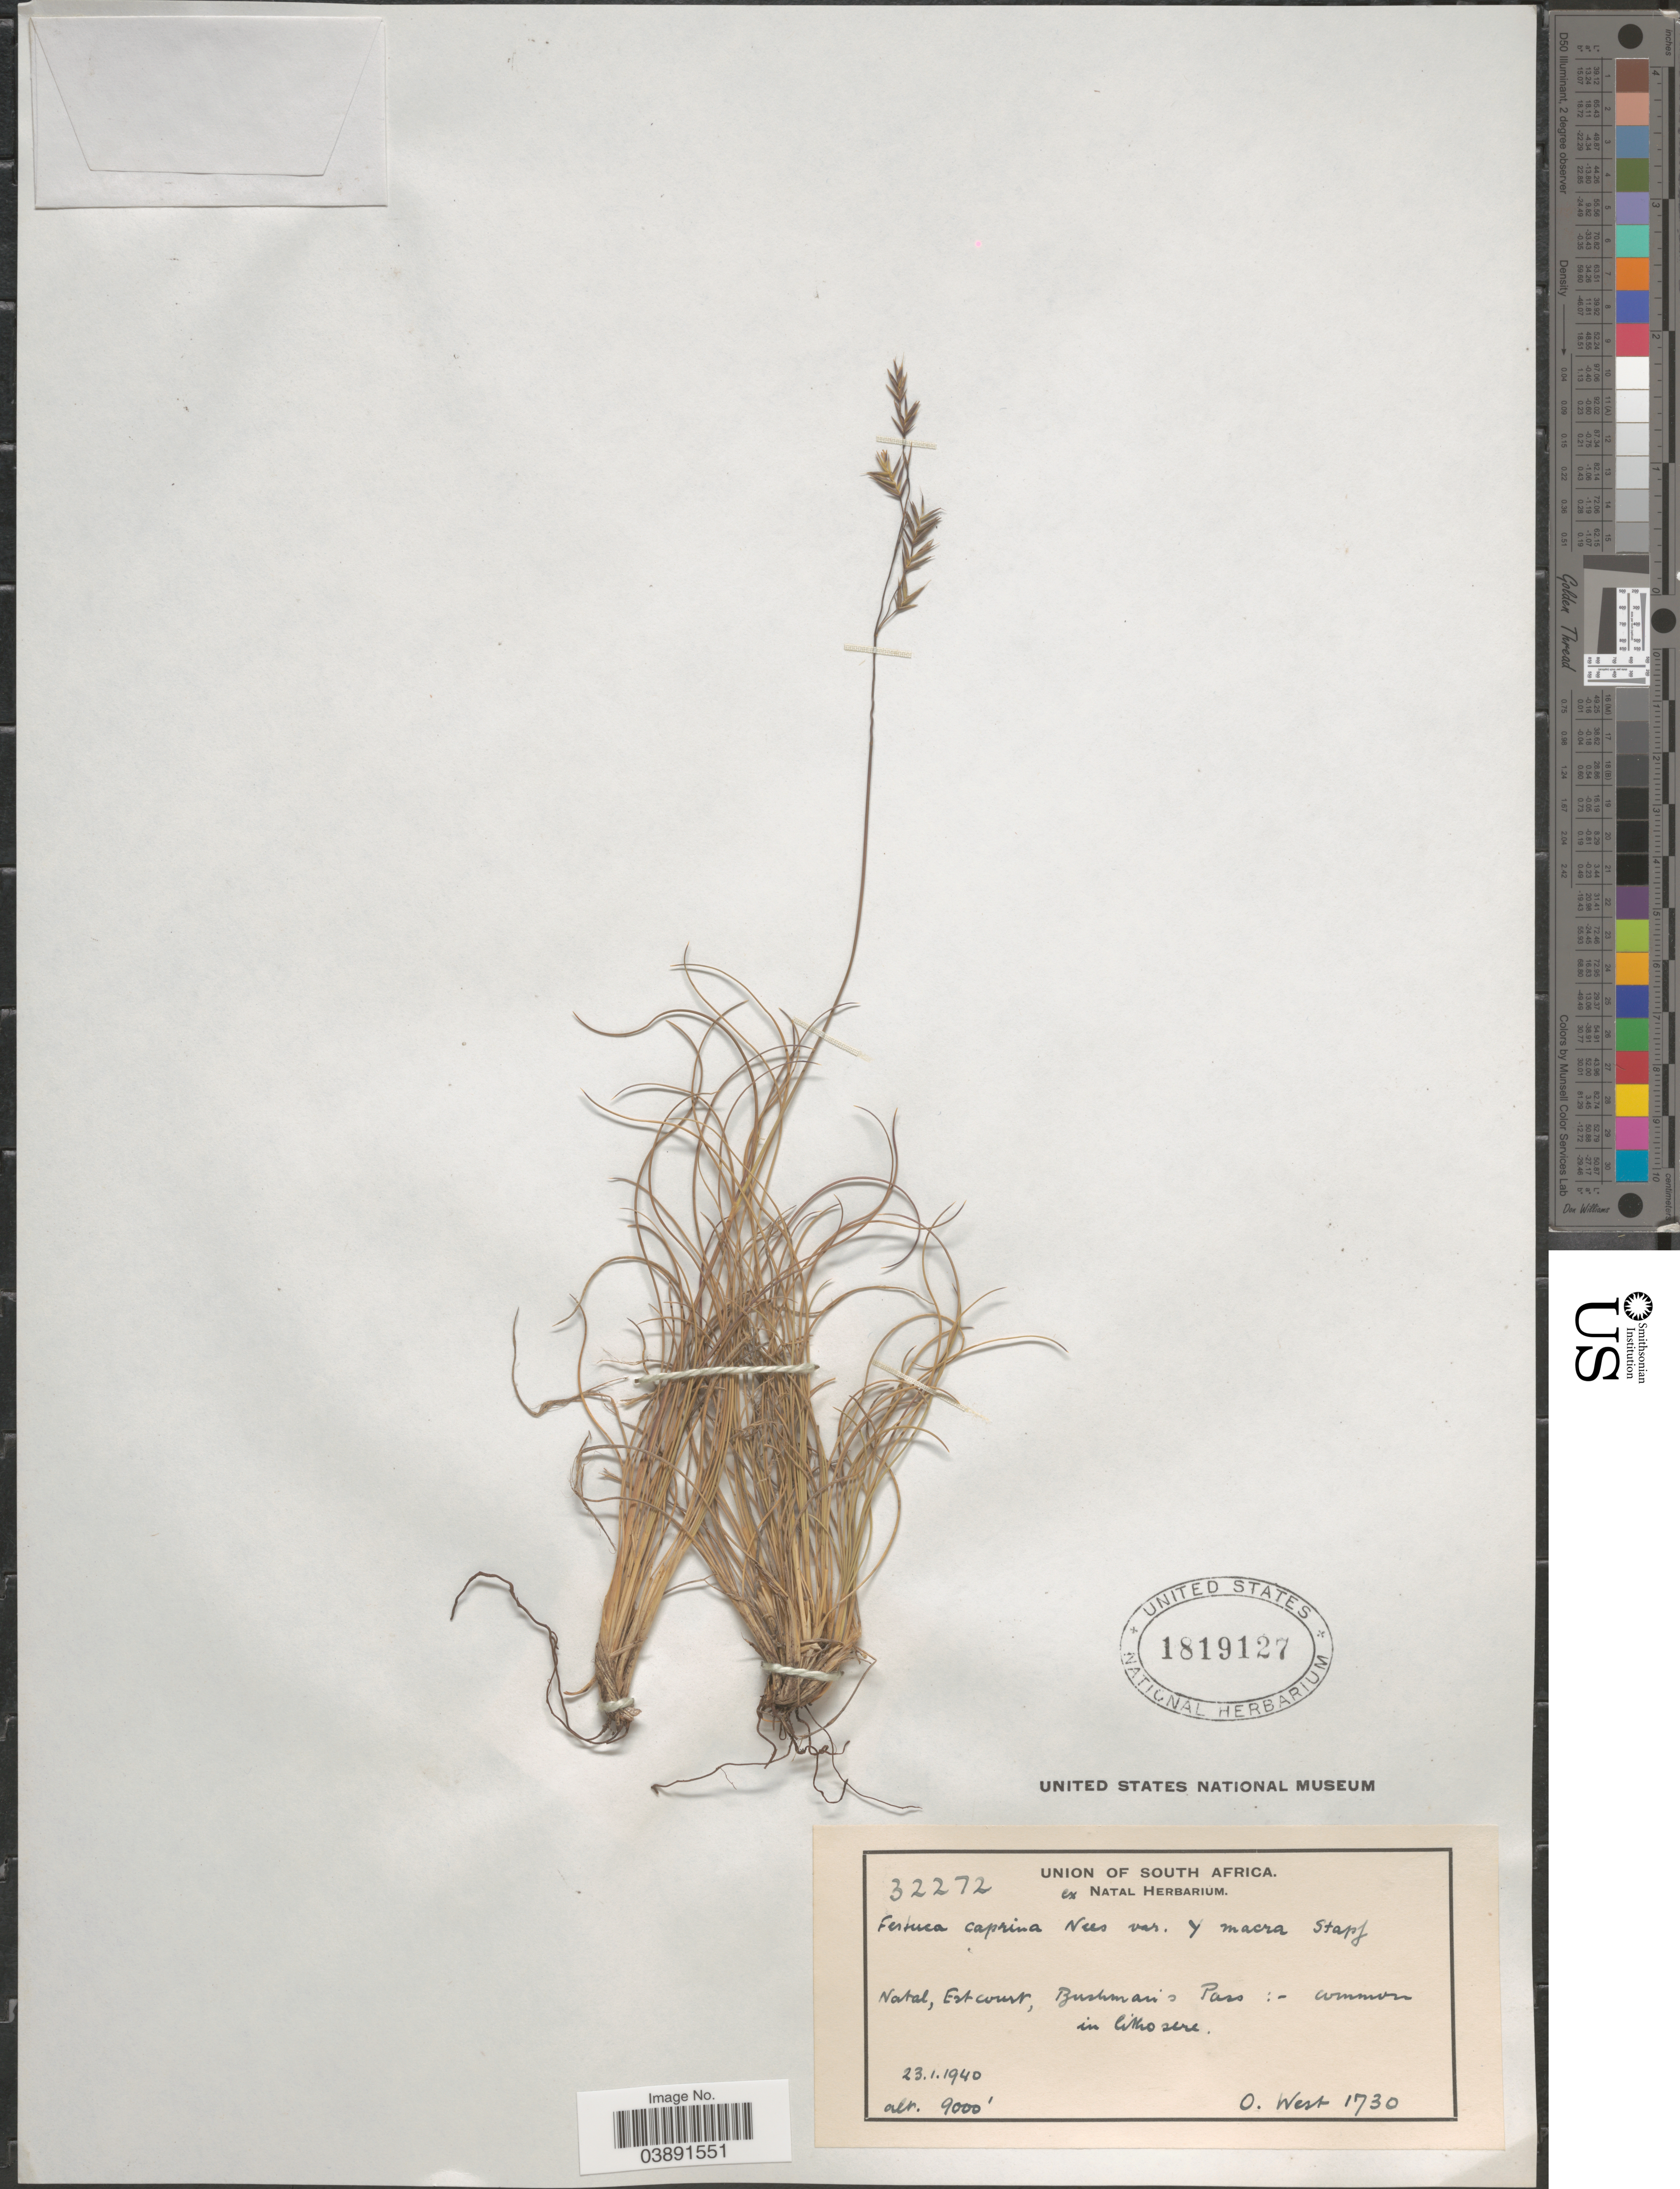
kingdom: Plantae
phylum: Tracheophyta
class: Liliopsida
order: Poales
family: Poaceae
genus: Festuca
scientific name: Festuca caprina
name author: Nees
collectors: O. West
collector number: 1730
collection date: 1940-01-23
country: South Africa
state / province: KwaZulu-Natal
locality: Union of South Africa. Natal, Estcourt, Bushman's Pass.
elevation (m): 2743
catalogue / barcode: US 1819127